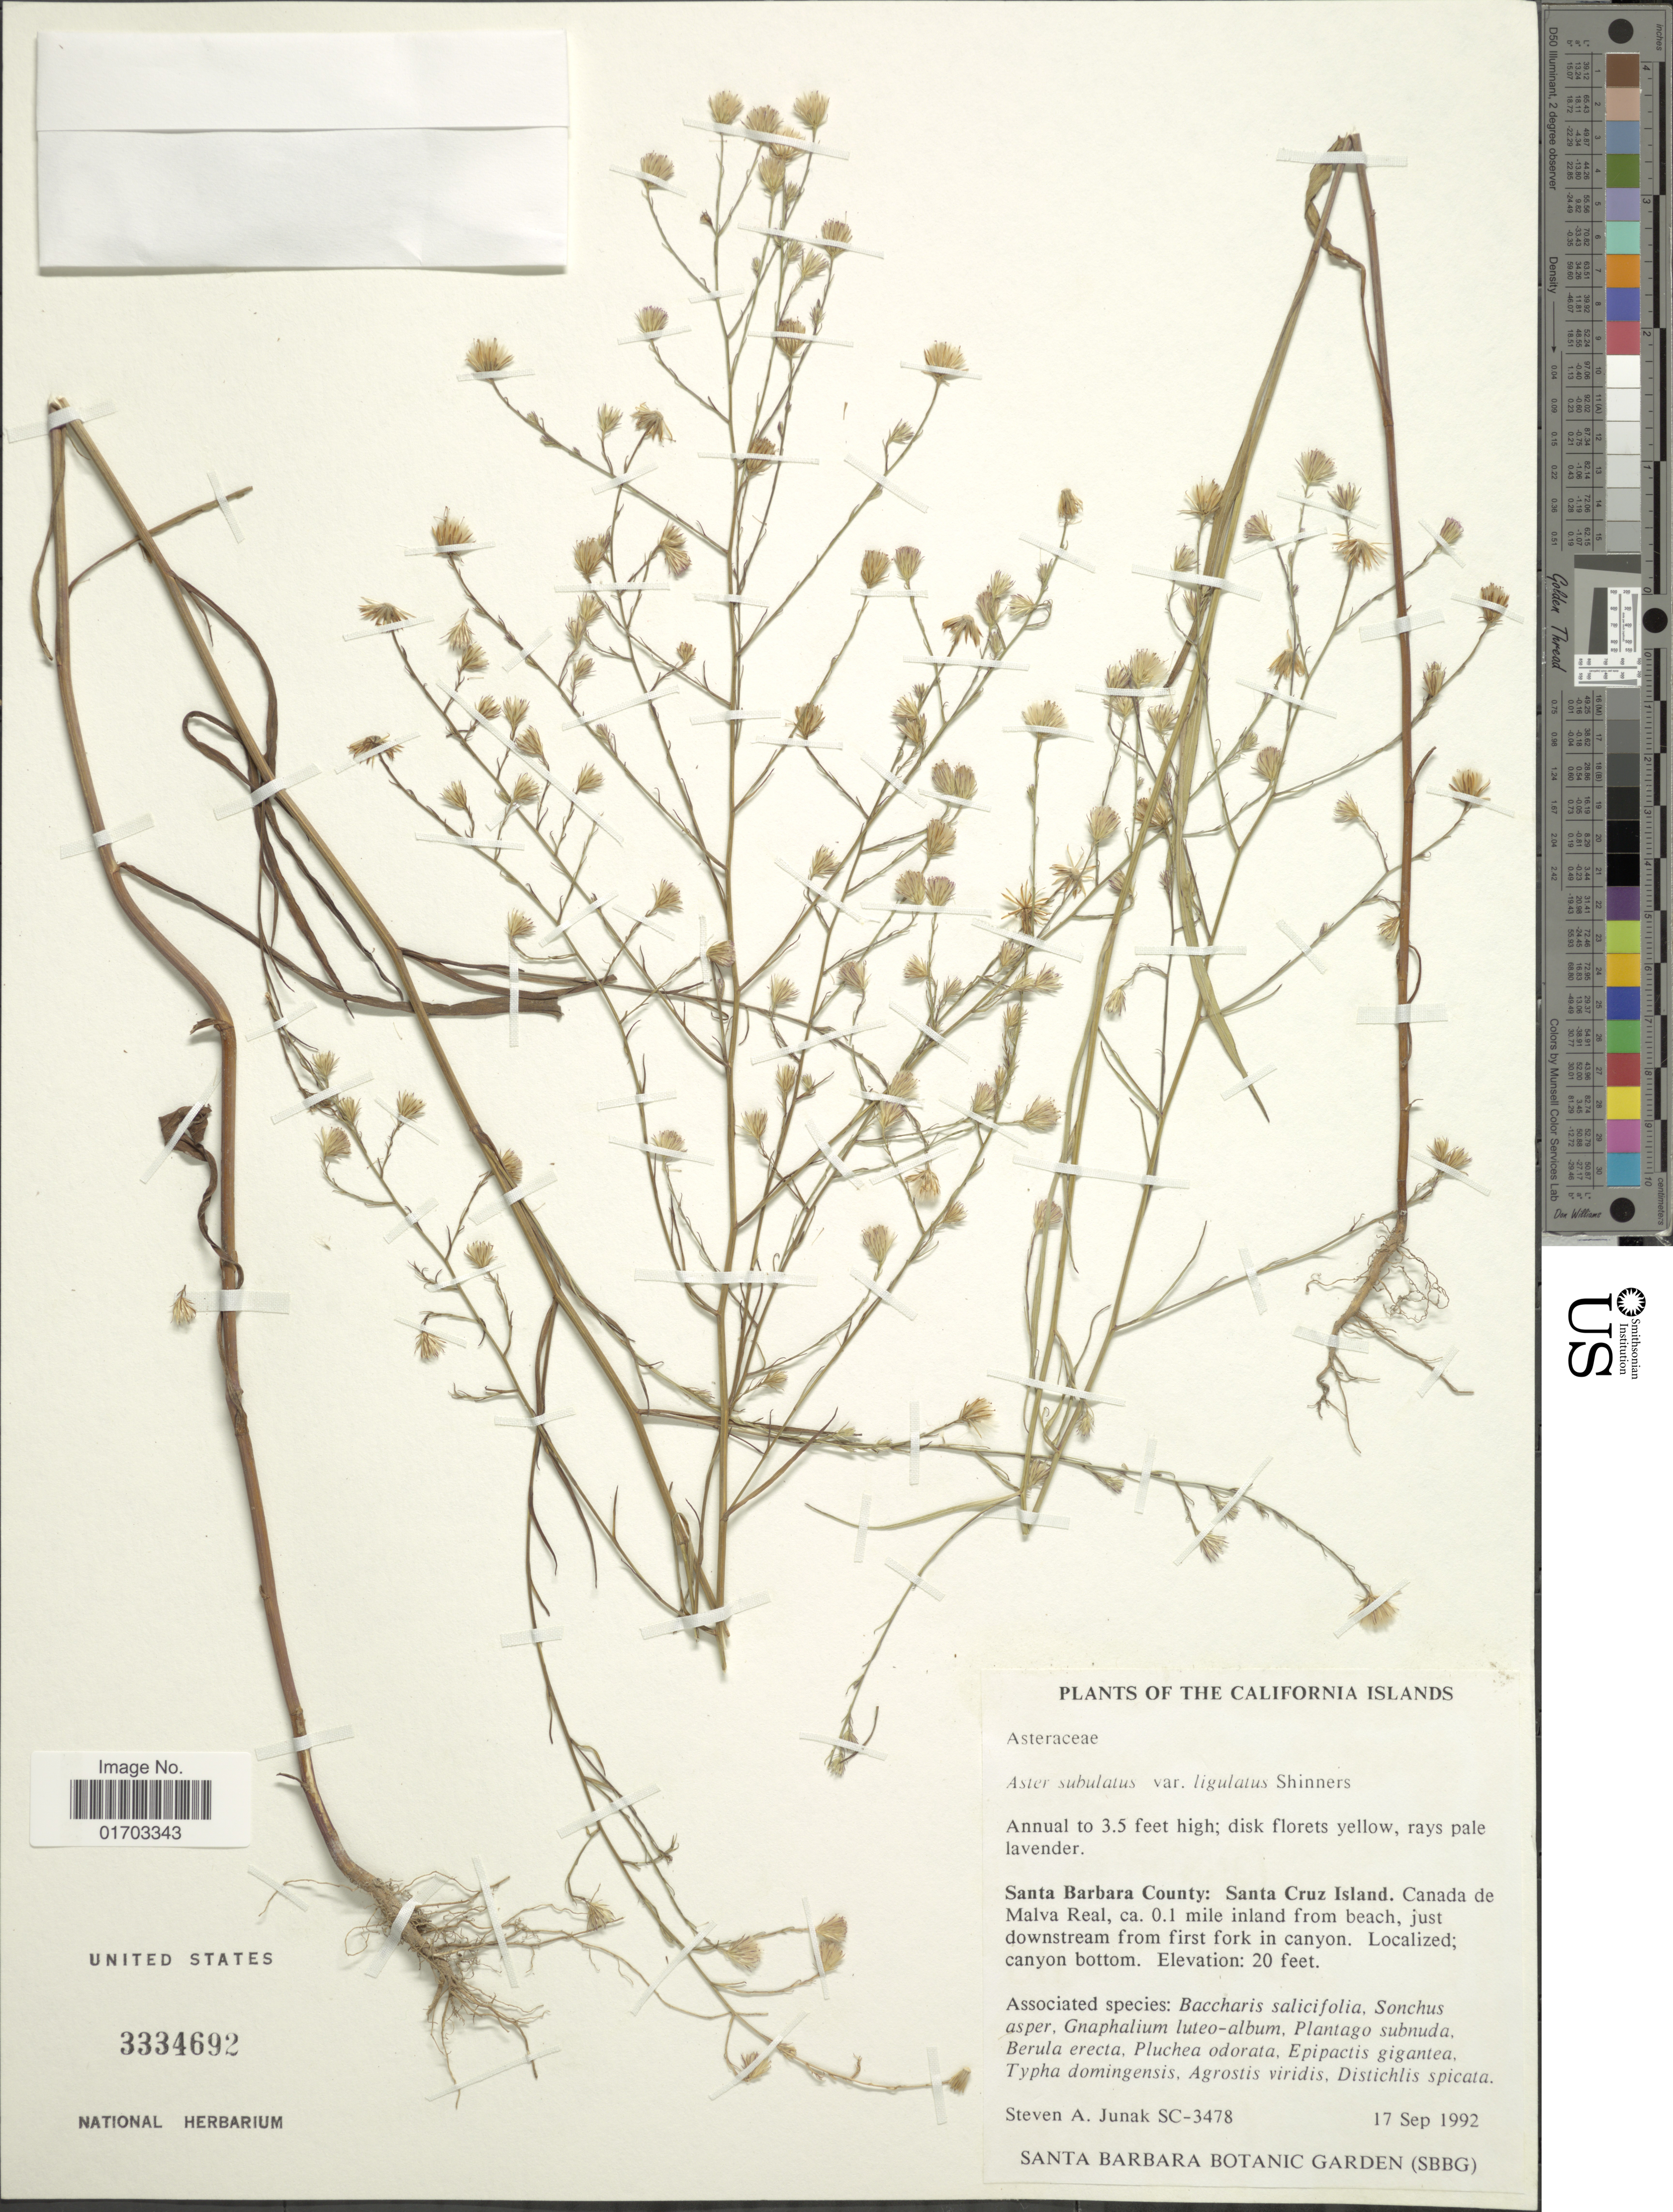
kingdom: Plantae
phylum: Tracheophyta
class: Magnoliopsida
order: Asterales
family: Asteraceae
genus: Symphyotrichum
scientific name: Symphyotrichum subulatum var. ligulatum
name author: (Shinners) S.D. Sundb.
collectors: S. Junak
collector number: SC-3478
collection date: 1992-09-17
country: United States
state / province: California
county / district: Santa Barbara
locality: California Islands, Santa Barbara County: Santa Cruz Island, Canada de Malva Real, ca. 0.1 mile inland from beach, just downstream from first fork in canyon, localized; canyon bottom.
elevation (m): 6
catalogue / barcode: US 3334692